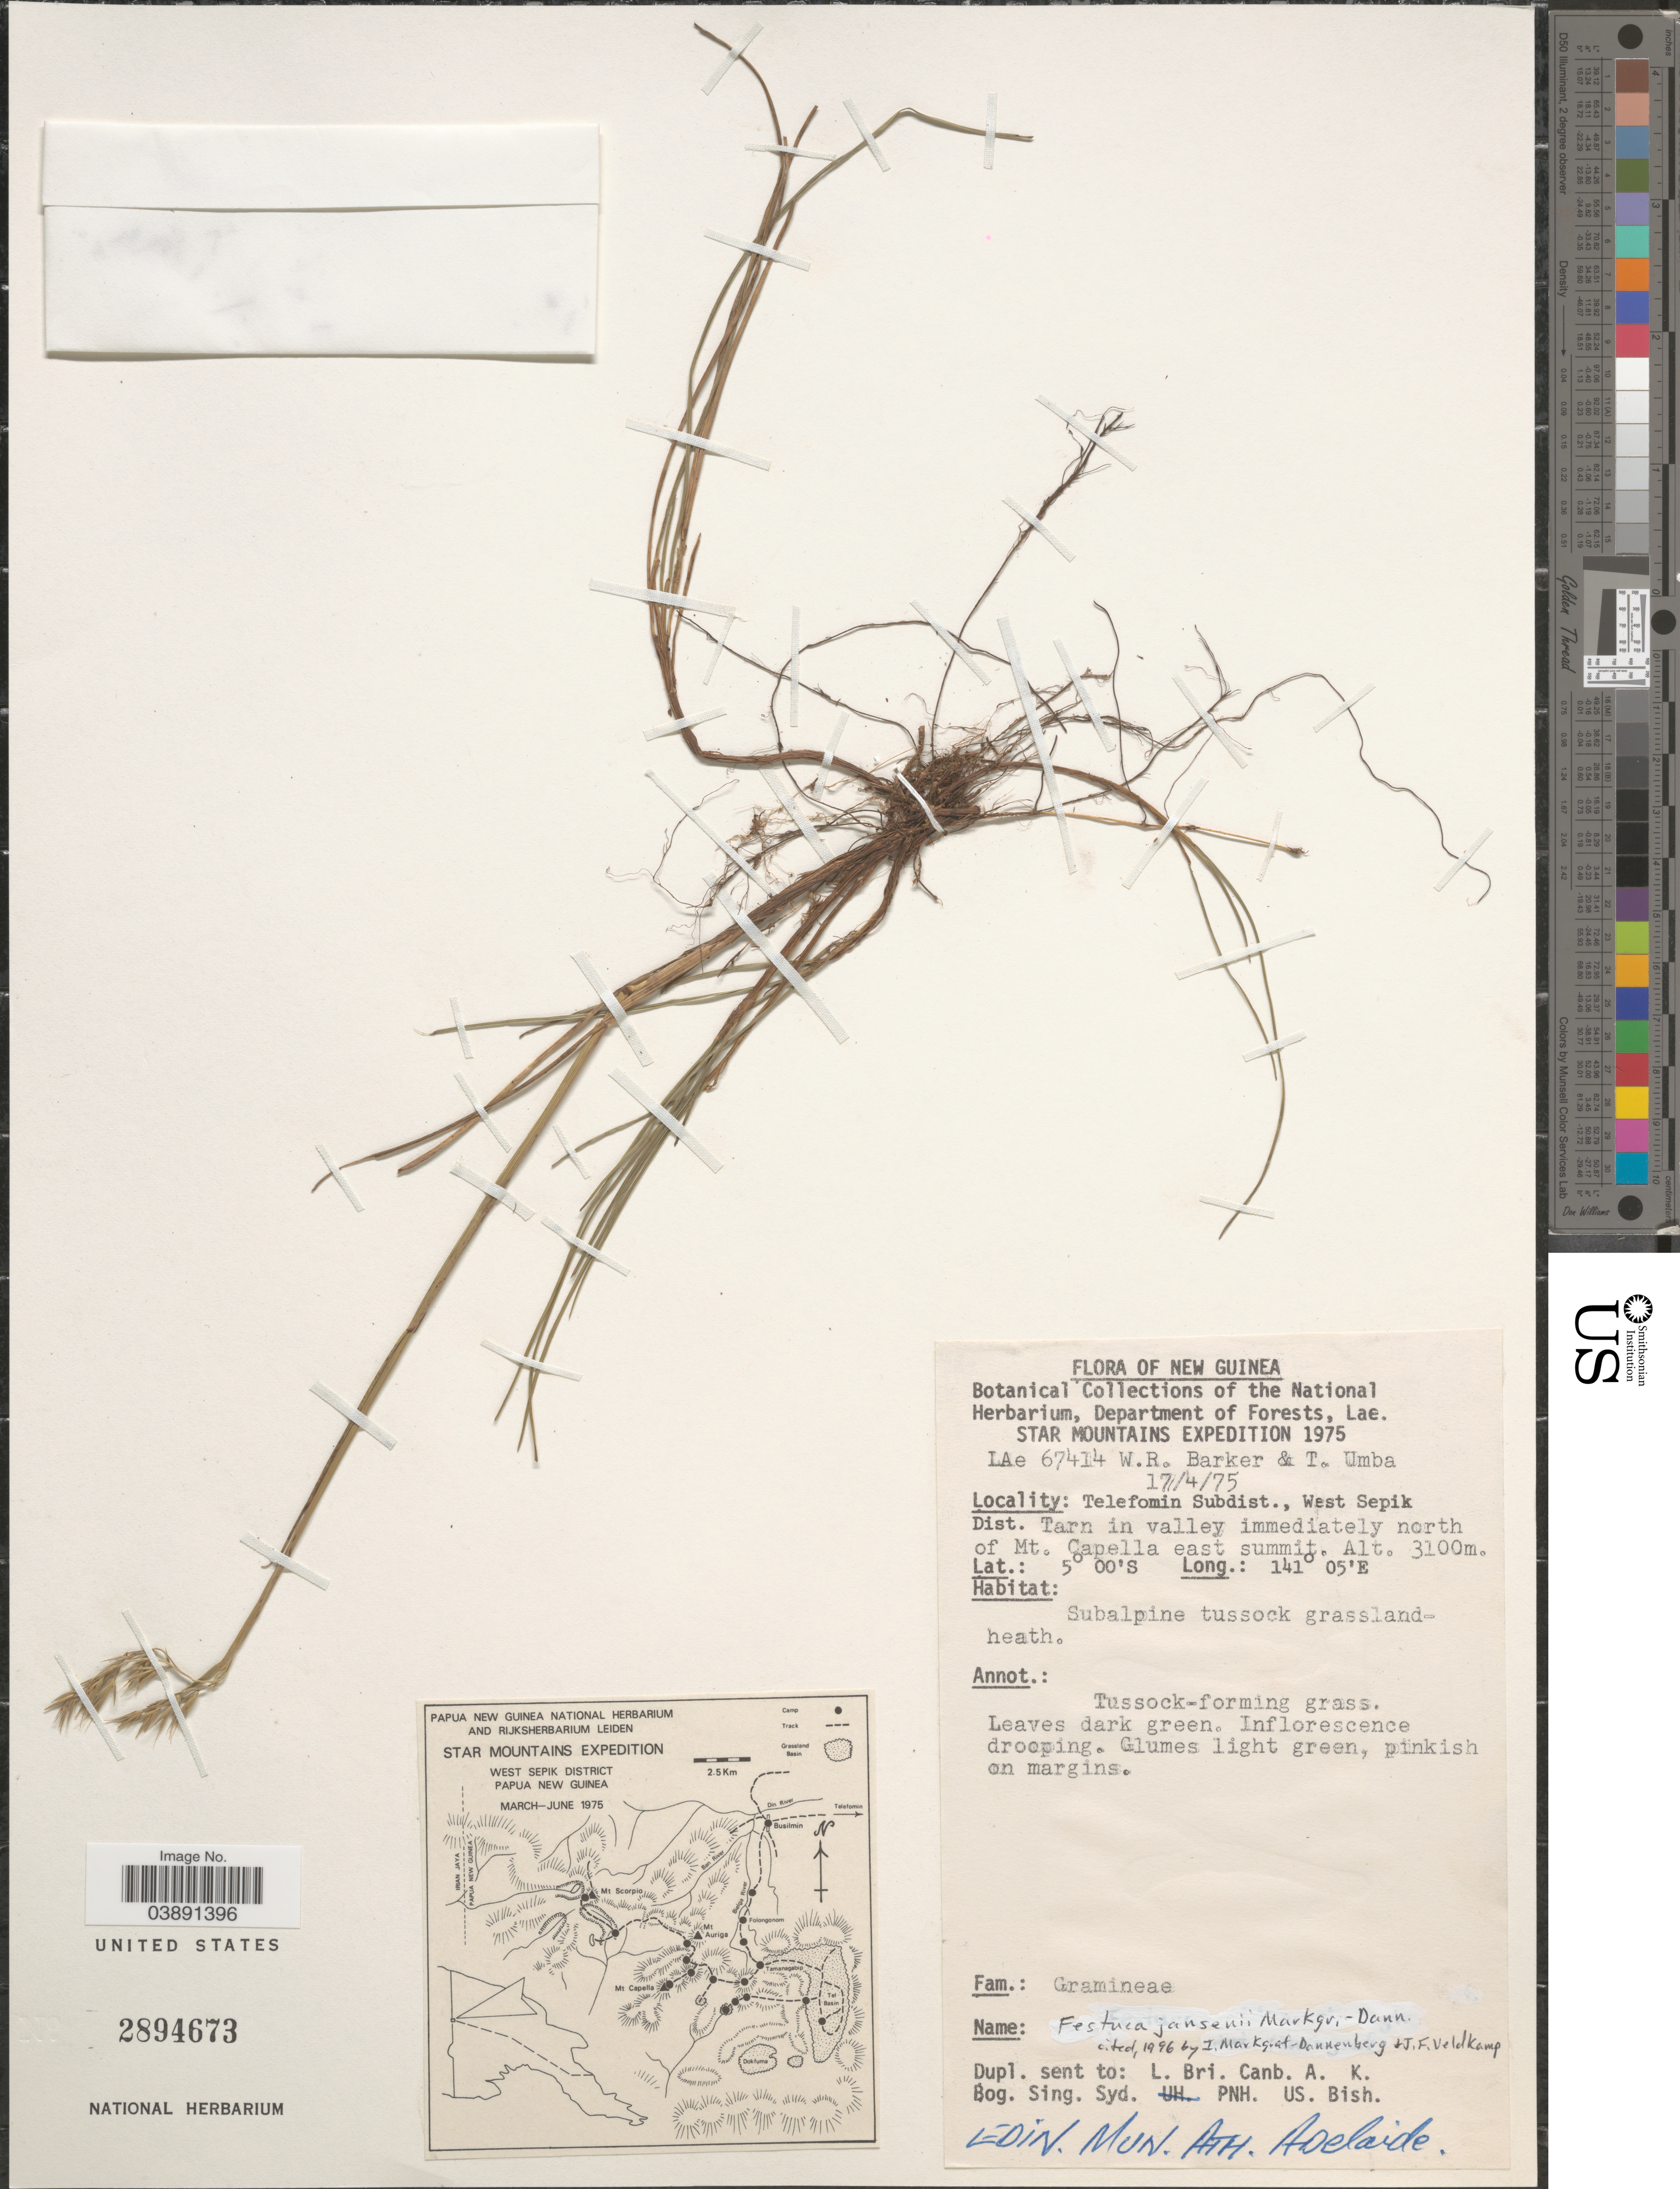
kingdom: Plantae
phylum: Tracheophyta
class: Liliopsida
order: Poales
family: Poaceae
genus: Festuca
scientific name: Festuca jansenii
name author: Markgr.-Dann. ex P. Royen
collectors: W. Baker & T. Umba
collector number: LAe67414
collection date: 1975-04-17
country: Papua New Guinea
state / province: Sandaun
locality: New Guinea. Telefomin Subdist., West Sepik District. Tarn in valley immediately north of Mt. Capella east summit.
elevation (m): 3100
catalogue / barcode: US 2894673